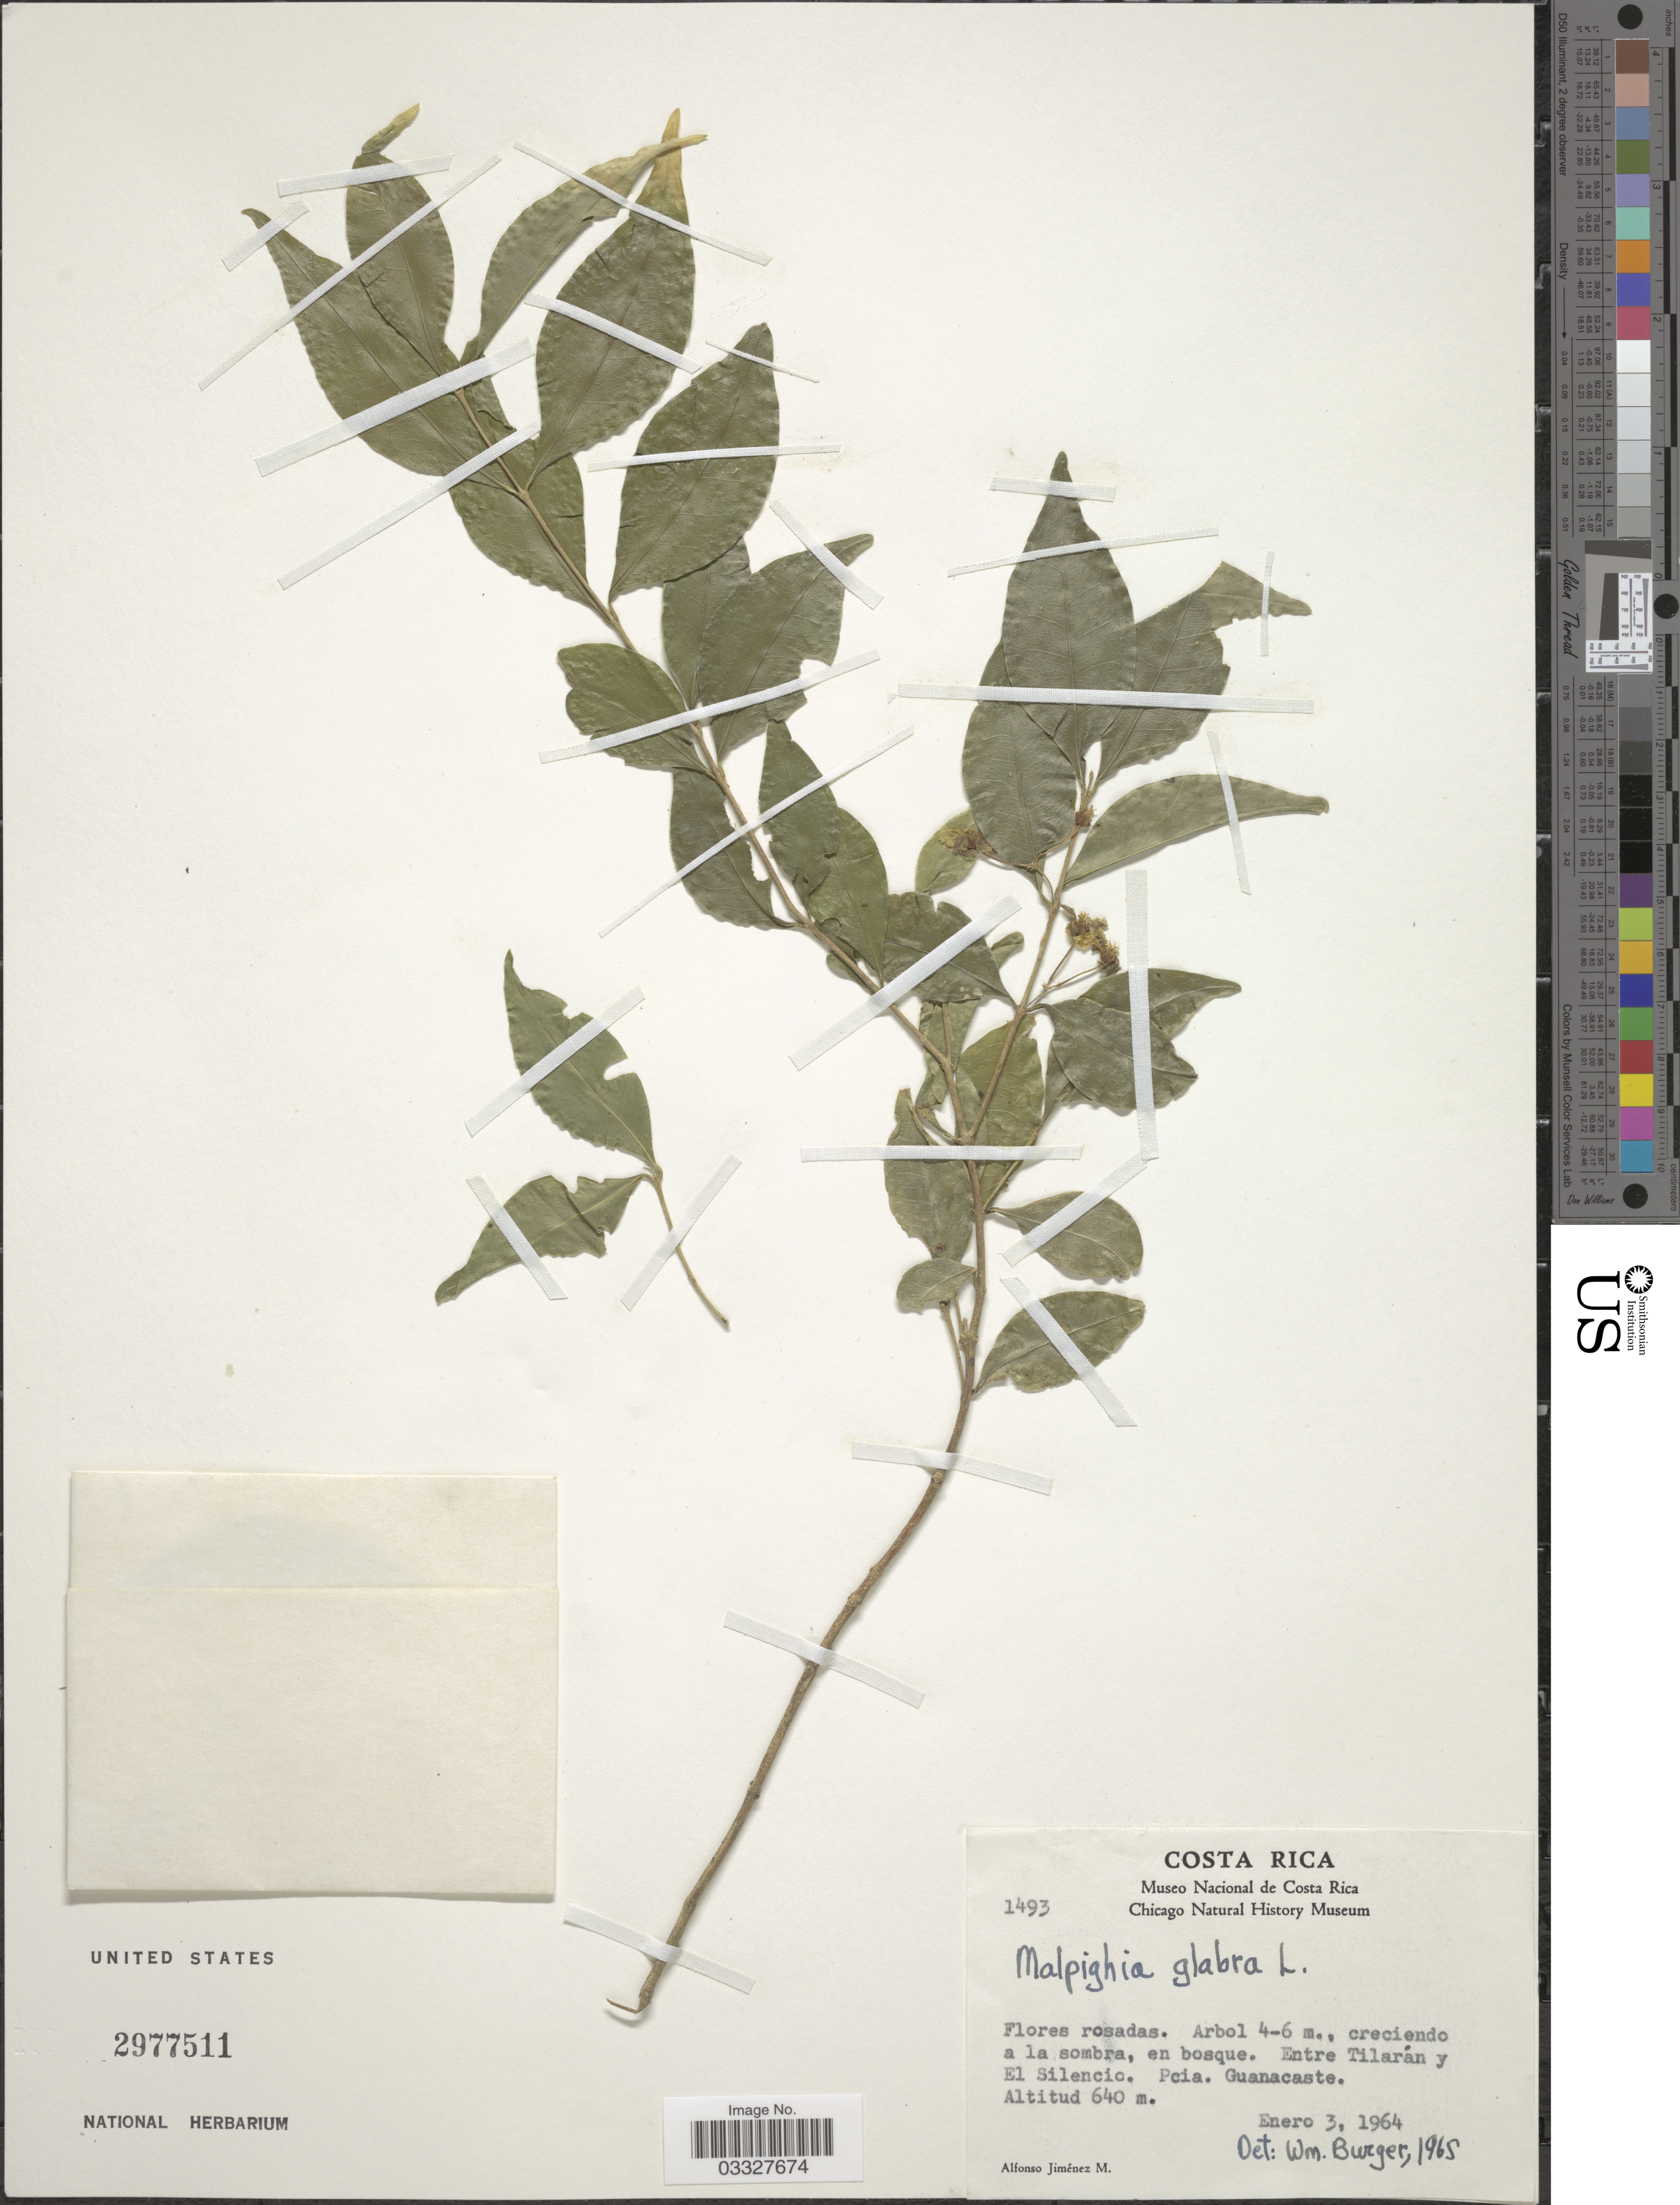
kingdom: Plantae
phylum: Tracheophyta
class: Magnoliopsida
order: Malpighiales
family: Malpighiaceae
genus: Malpighia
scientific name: Malpighia glabra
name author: L.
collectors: A. Jimenez M.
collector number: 1493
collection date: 1964-01-03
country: Costa Rica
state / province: Guanacaste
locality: Entre Tilarán y El Silencio.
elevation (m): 640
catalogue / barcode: US 2977511